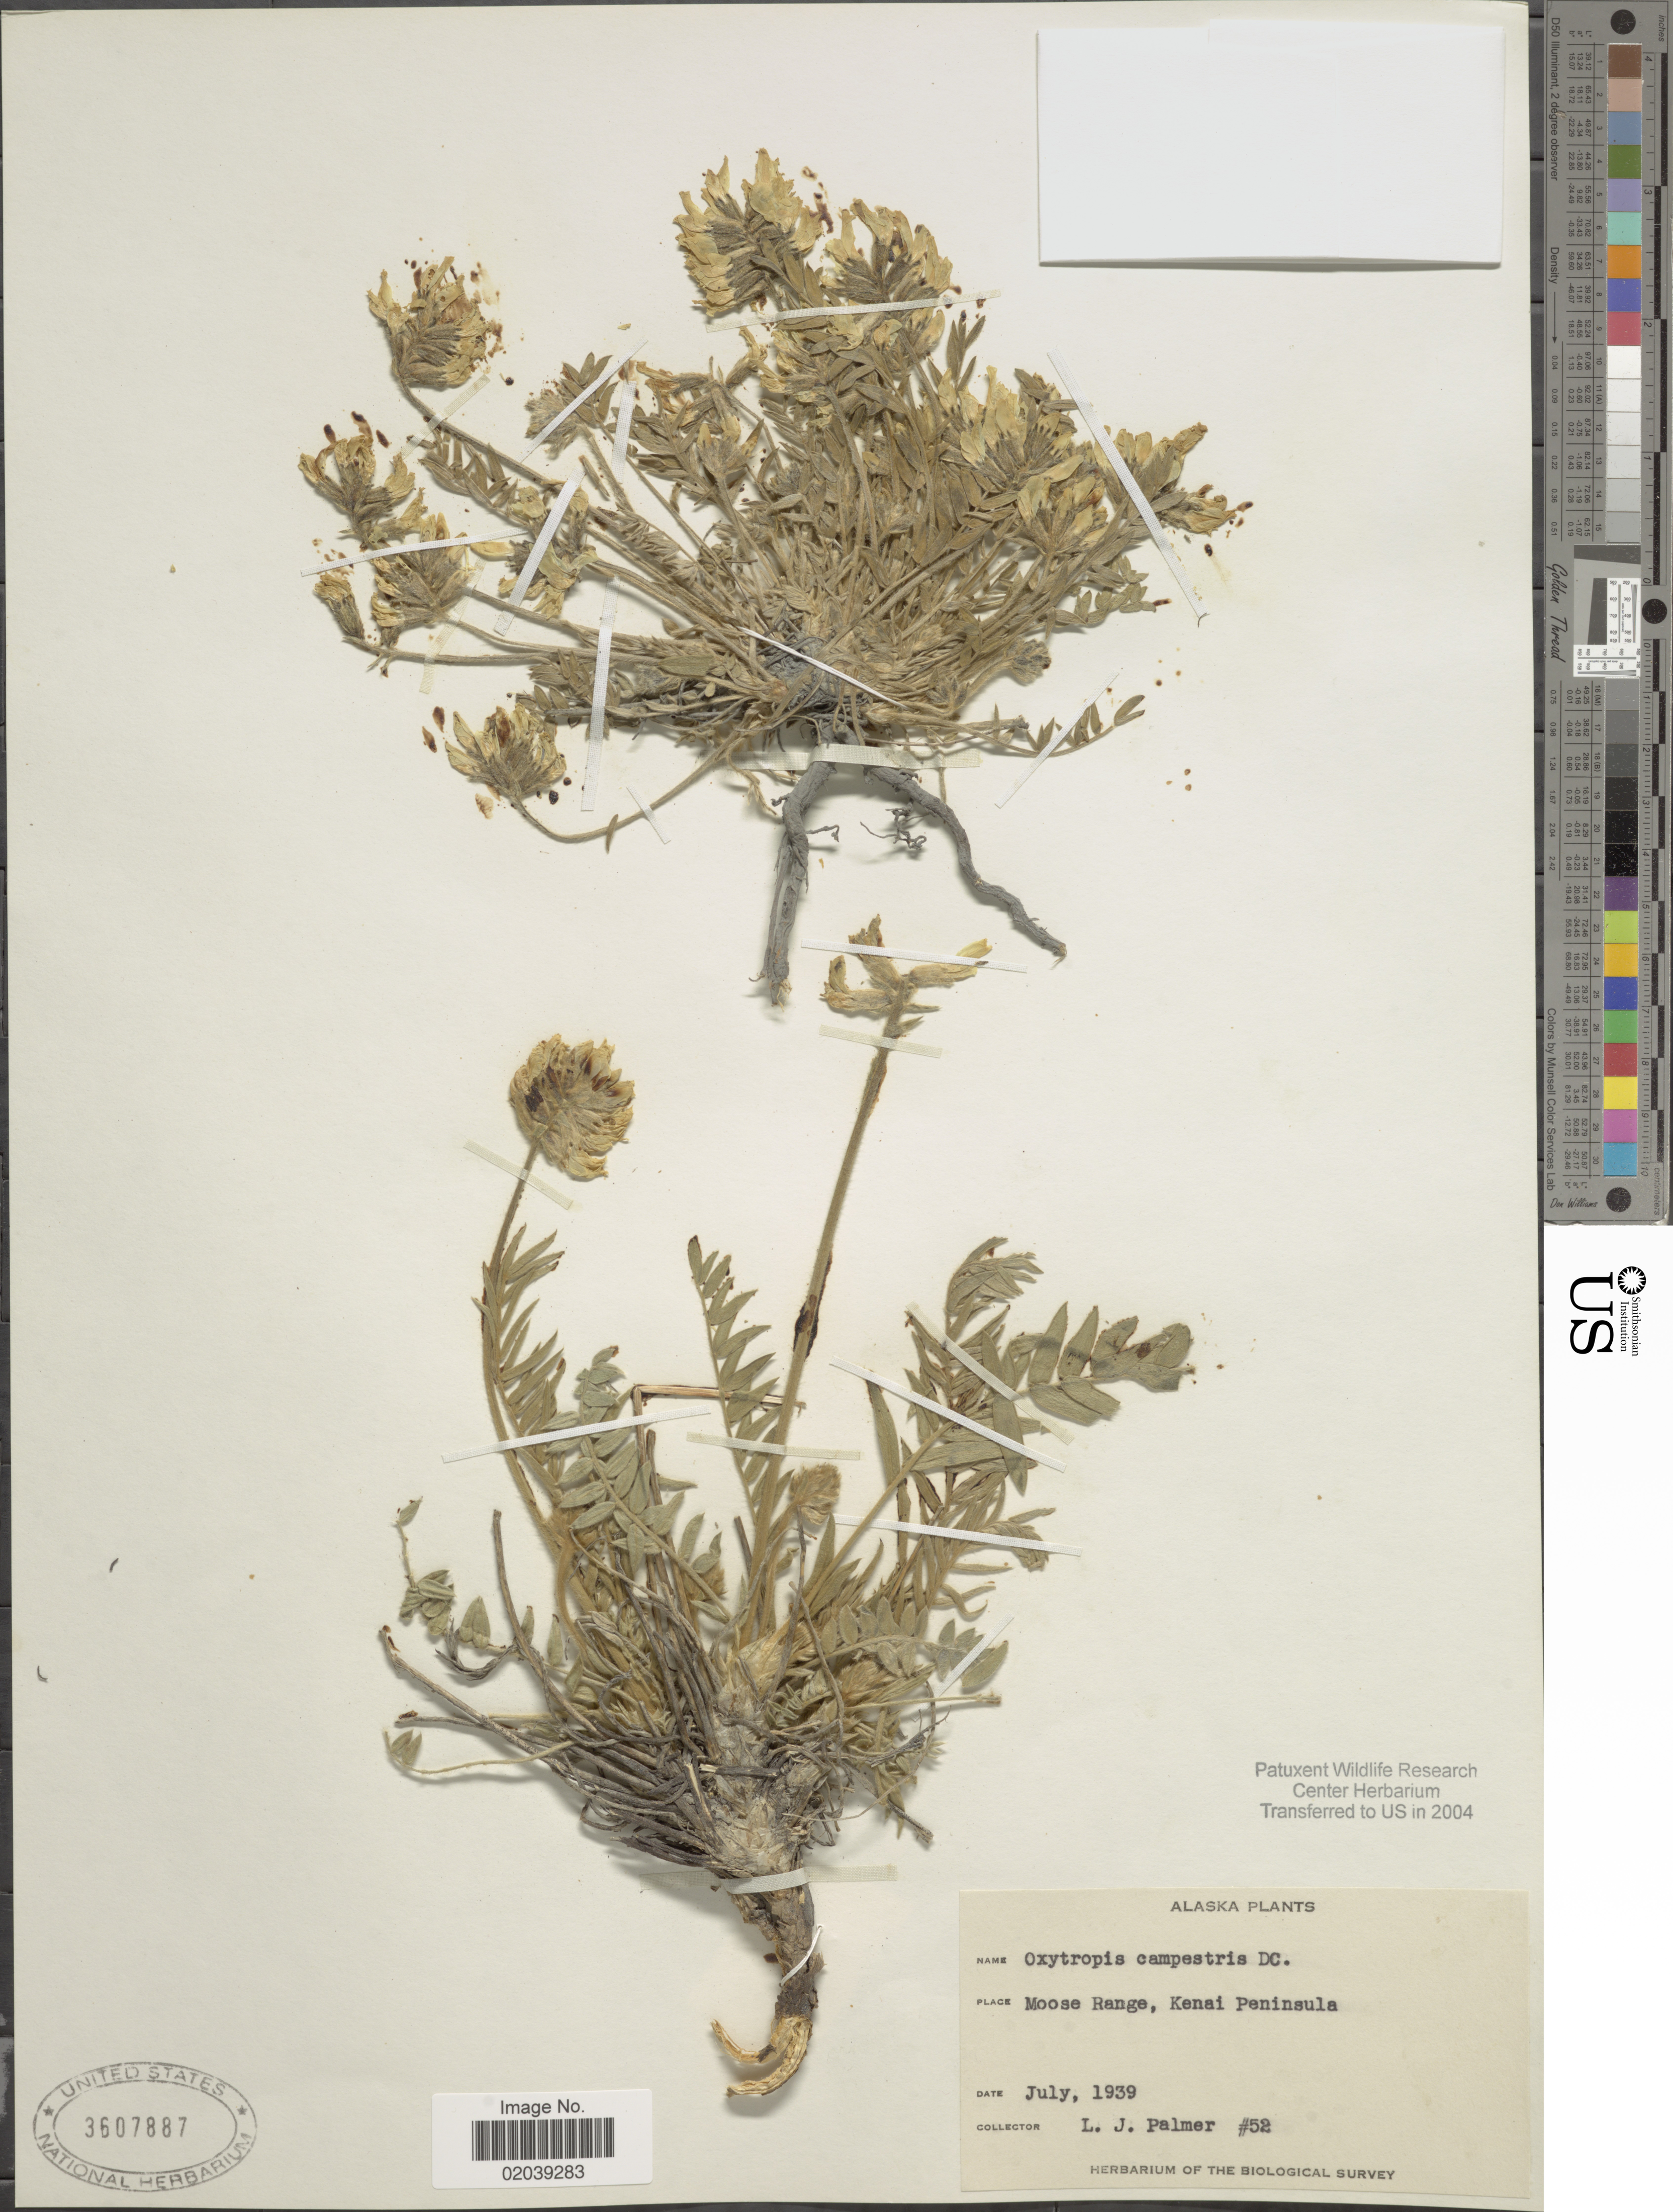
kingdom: Plantae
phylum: Tracheophyta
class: Magnoliopsida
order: Fabales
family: Fabaceae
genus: Oxytropis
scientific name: Oxytropis campestris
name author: (L.) DC.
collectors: L. J. Palmer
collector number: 52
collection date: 1939-07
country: United States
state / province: Alaska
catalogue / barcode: US 3607887